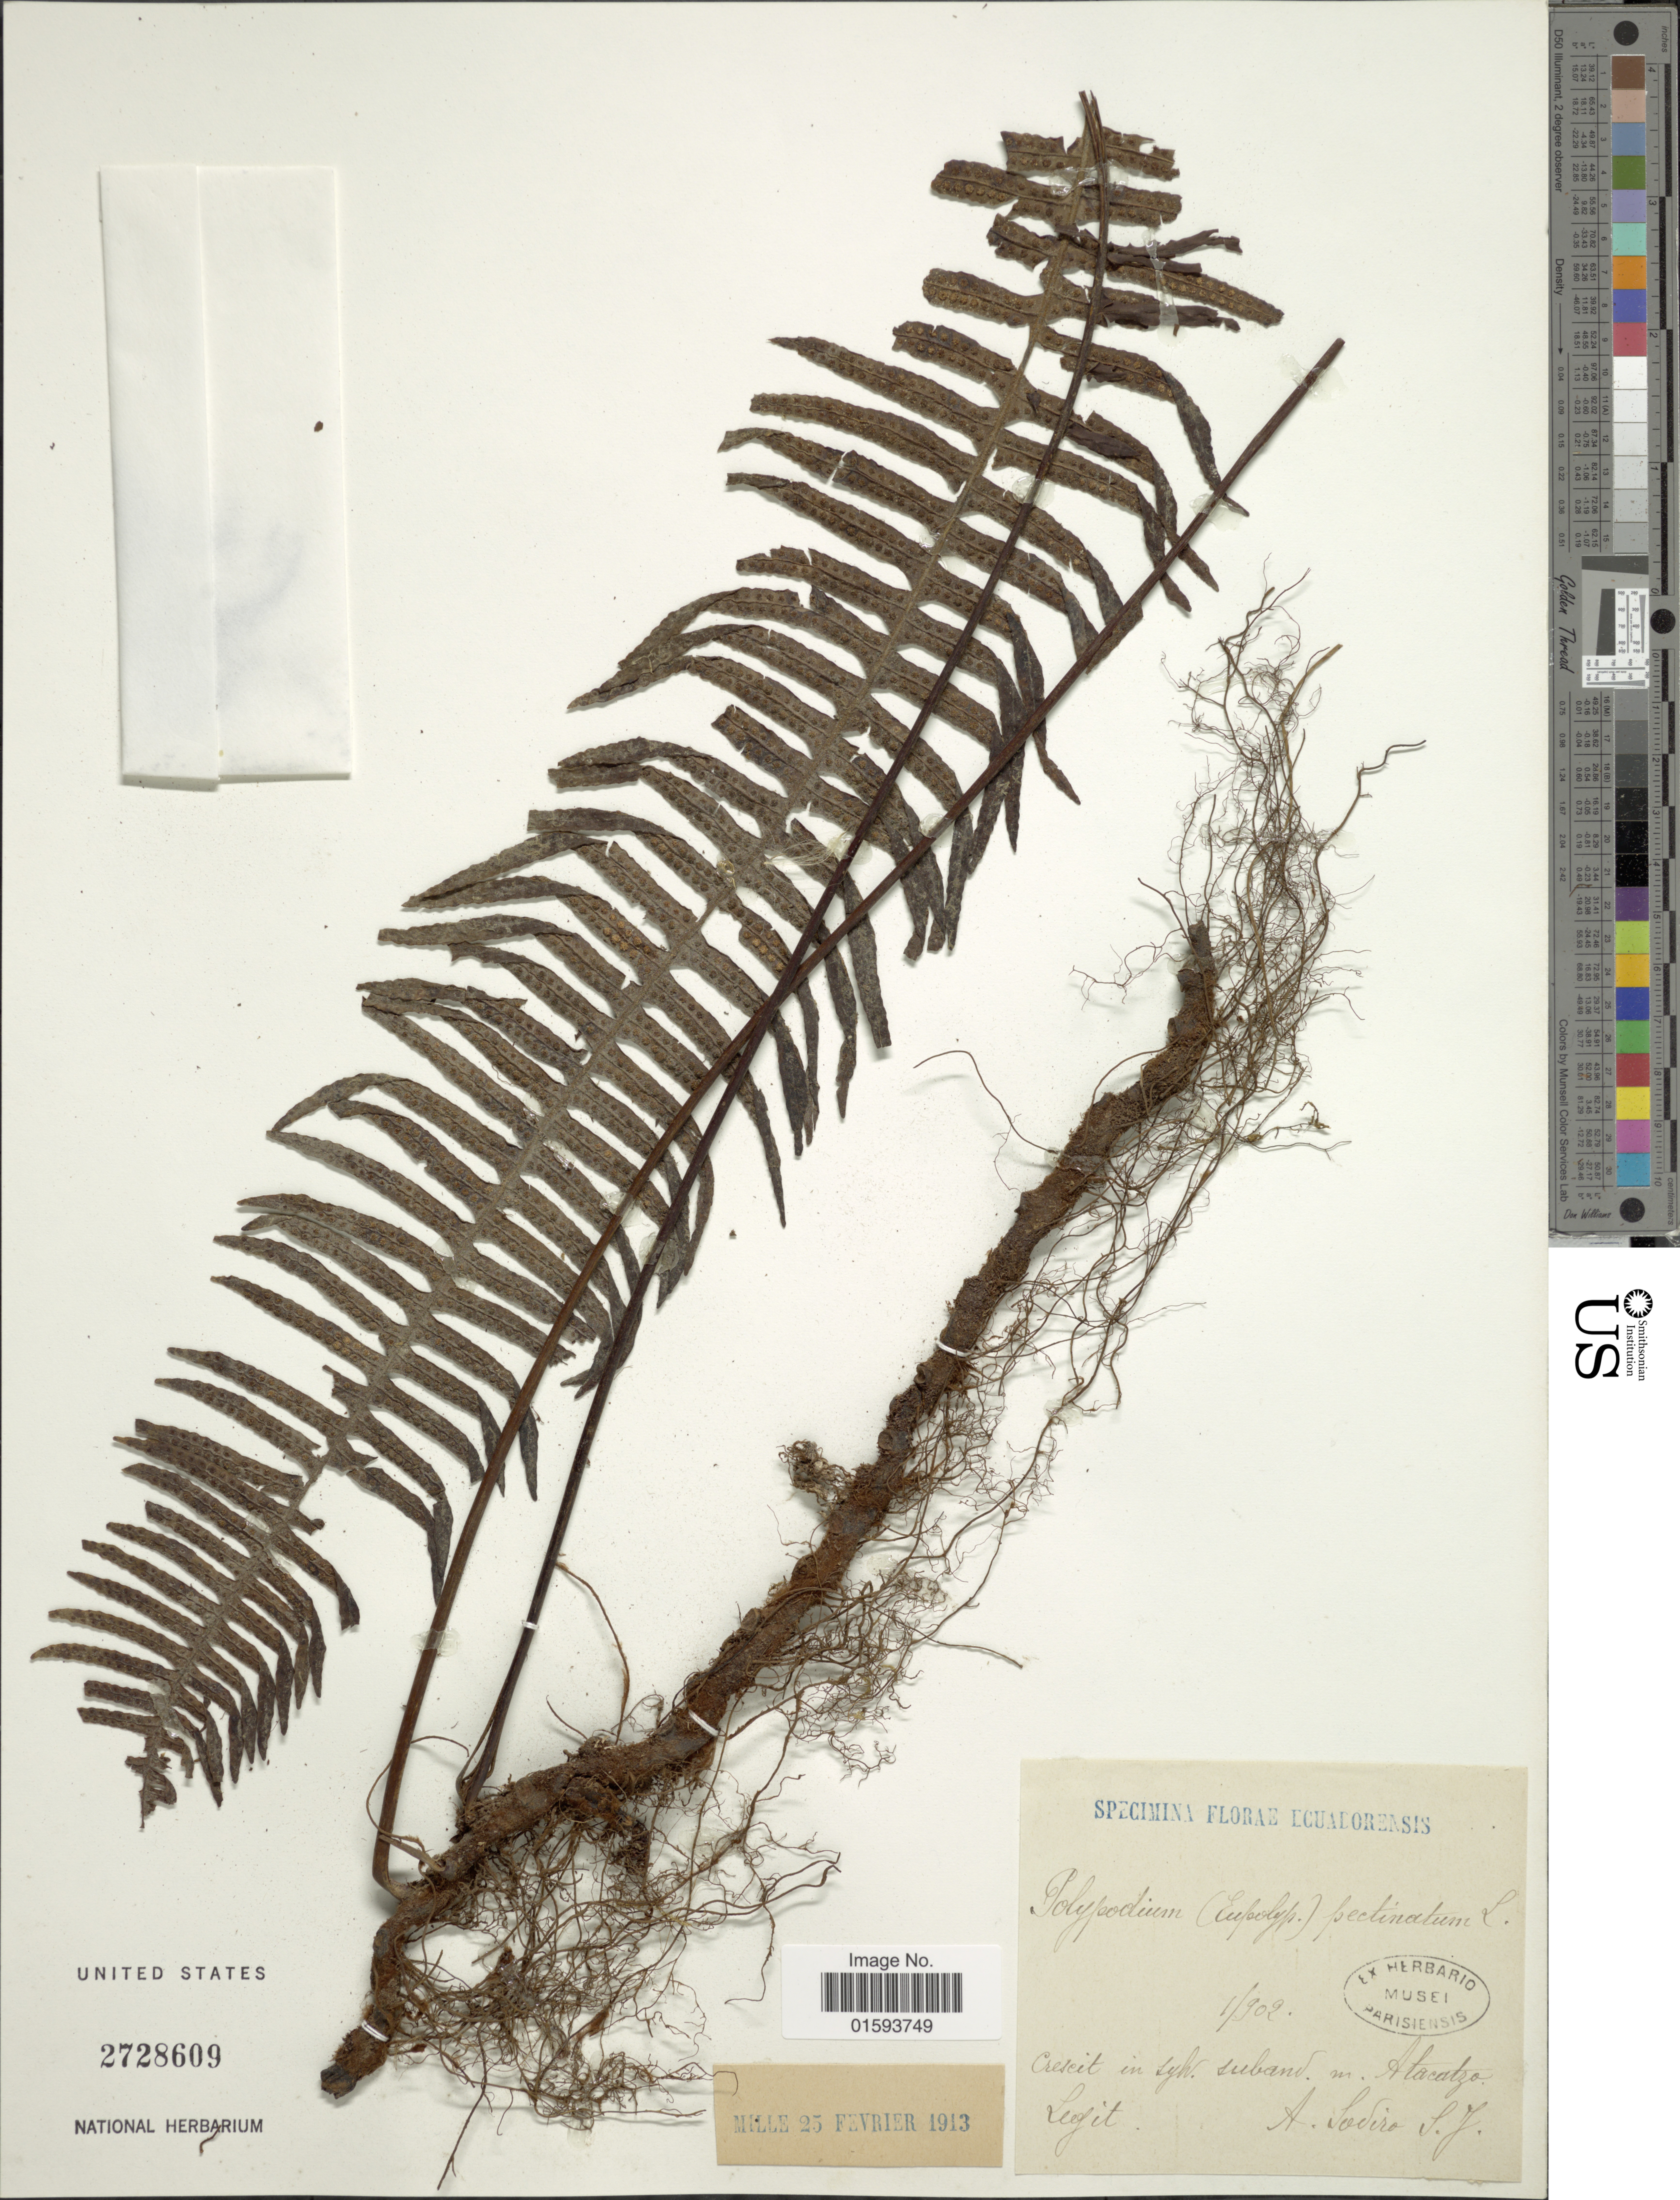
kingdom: Plantae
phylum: Tracheophyta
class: Polypodiopsida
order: Polypodiales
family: Polypodiaceae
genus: Pecluma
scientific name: Pecluma pectinata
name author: (L.) M.G. Price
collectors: A. Sodiro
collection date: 1902-01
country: Ecuador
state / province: Pichincha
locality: Criscit in sylv. suband. m. Atacazo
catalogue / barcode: US 2728609